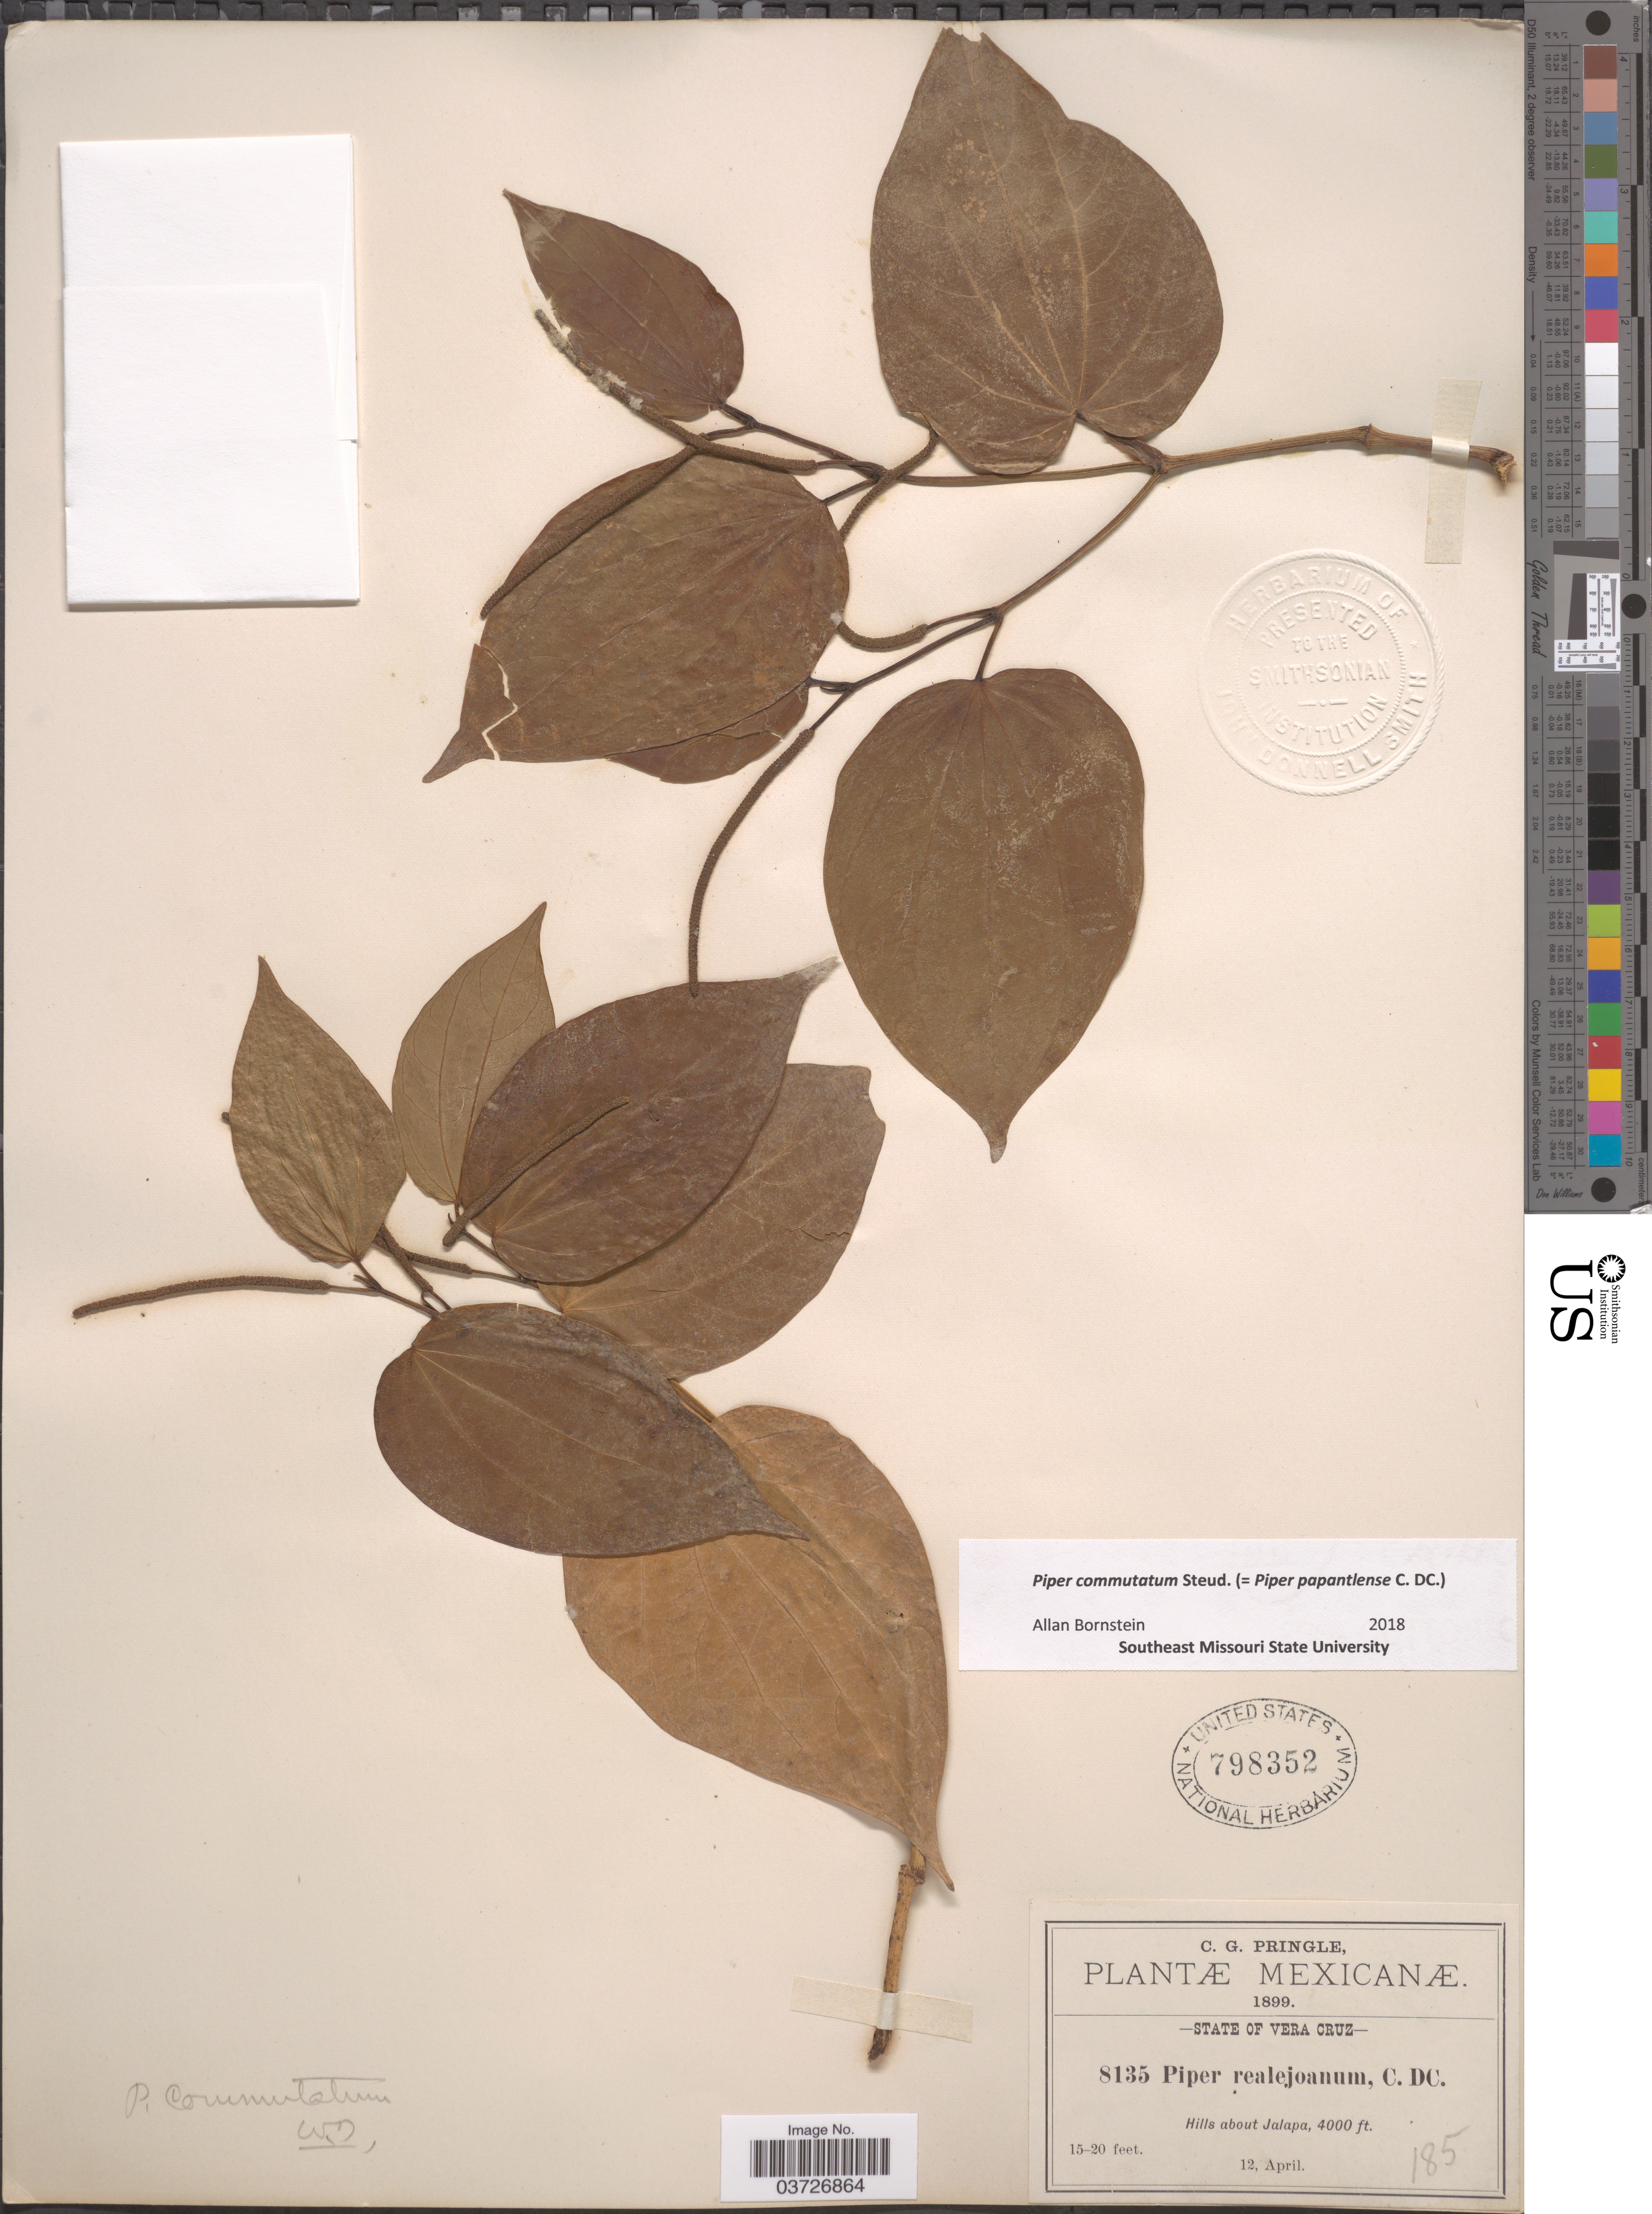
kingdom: Plantae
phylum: Tracheophyta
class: Magnoliopsida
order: Piperales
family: Piperaceae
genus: Piper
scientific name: Piper commutatum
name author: Steud.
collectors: C. G. Pringle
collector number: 8135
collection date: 1899-04-12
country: Mexico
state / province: Veracruz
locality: State of Vera Cruz. Hills about Jalapa.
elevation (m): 1219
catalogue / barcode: US 798352